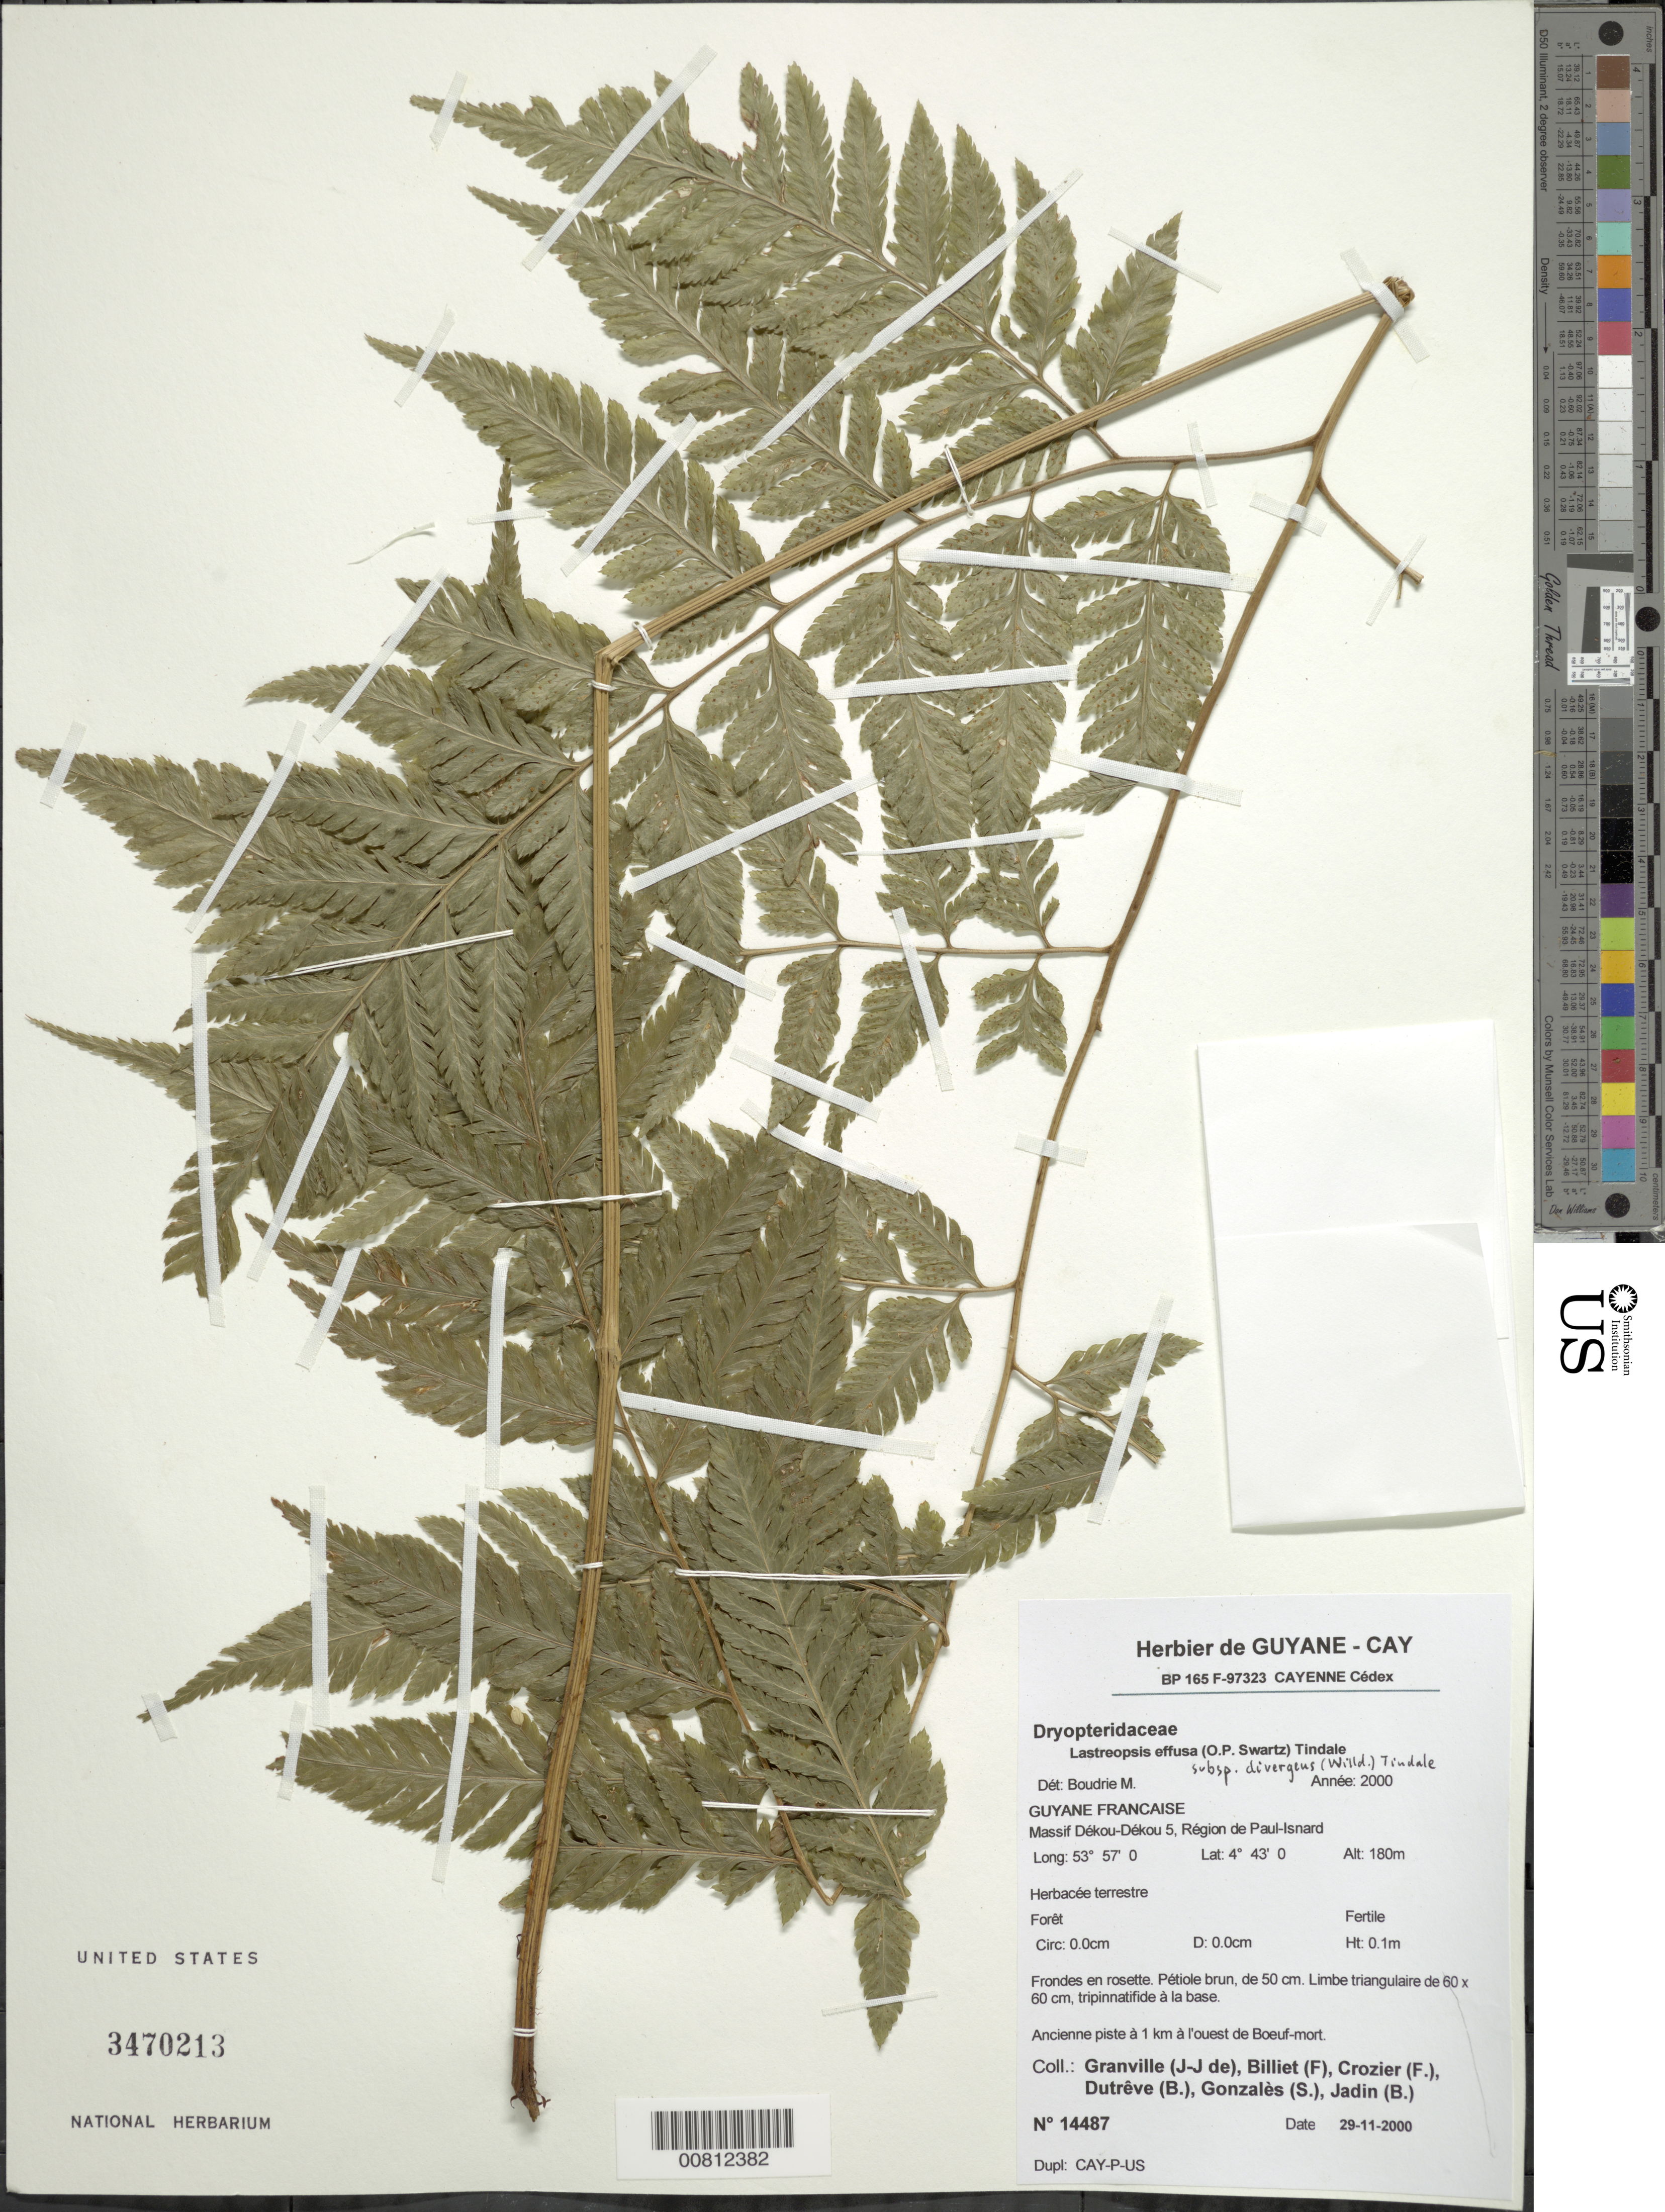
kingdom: Plantae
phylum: Tracheophyta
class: Polypodiopsida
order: Polypodiales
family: Dryopteridaceae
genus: Parapolystichum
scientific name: Parapolystichum effusum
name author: (Sw.) Ching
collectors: J.-J. de Granville, F. Billiet, F. Crozier, B. Dutrêve, S. Gonzales & B. Jadin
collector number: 14487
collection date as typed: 29-Nov-00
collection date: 2000-11-29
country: French Guiana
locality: Massif Dékou-Dékou 5, région de Paul-Isnard; 1 km l'ouest de Boeuf-Mort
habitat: Forêt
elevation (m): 180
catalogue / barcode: US 3470213